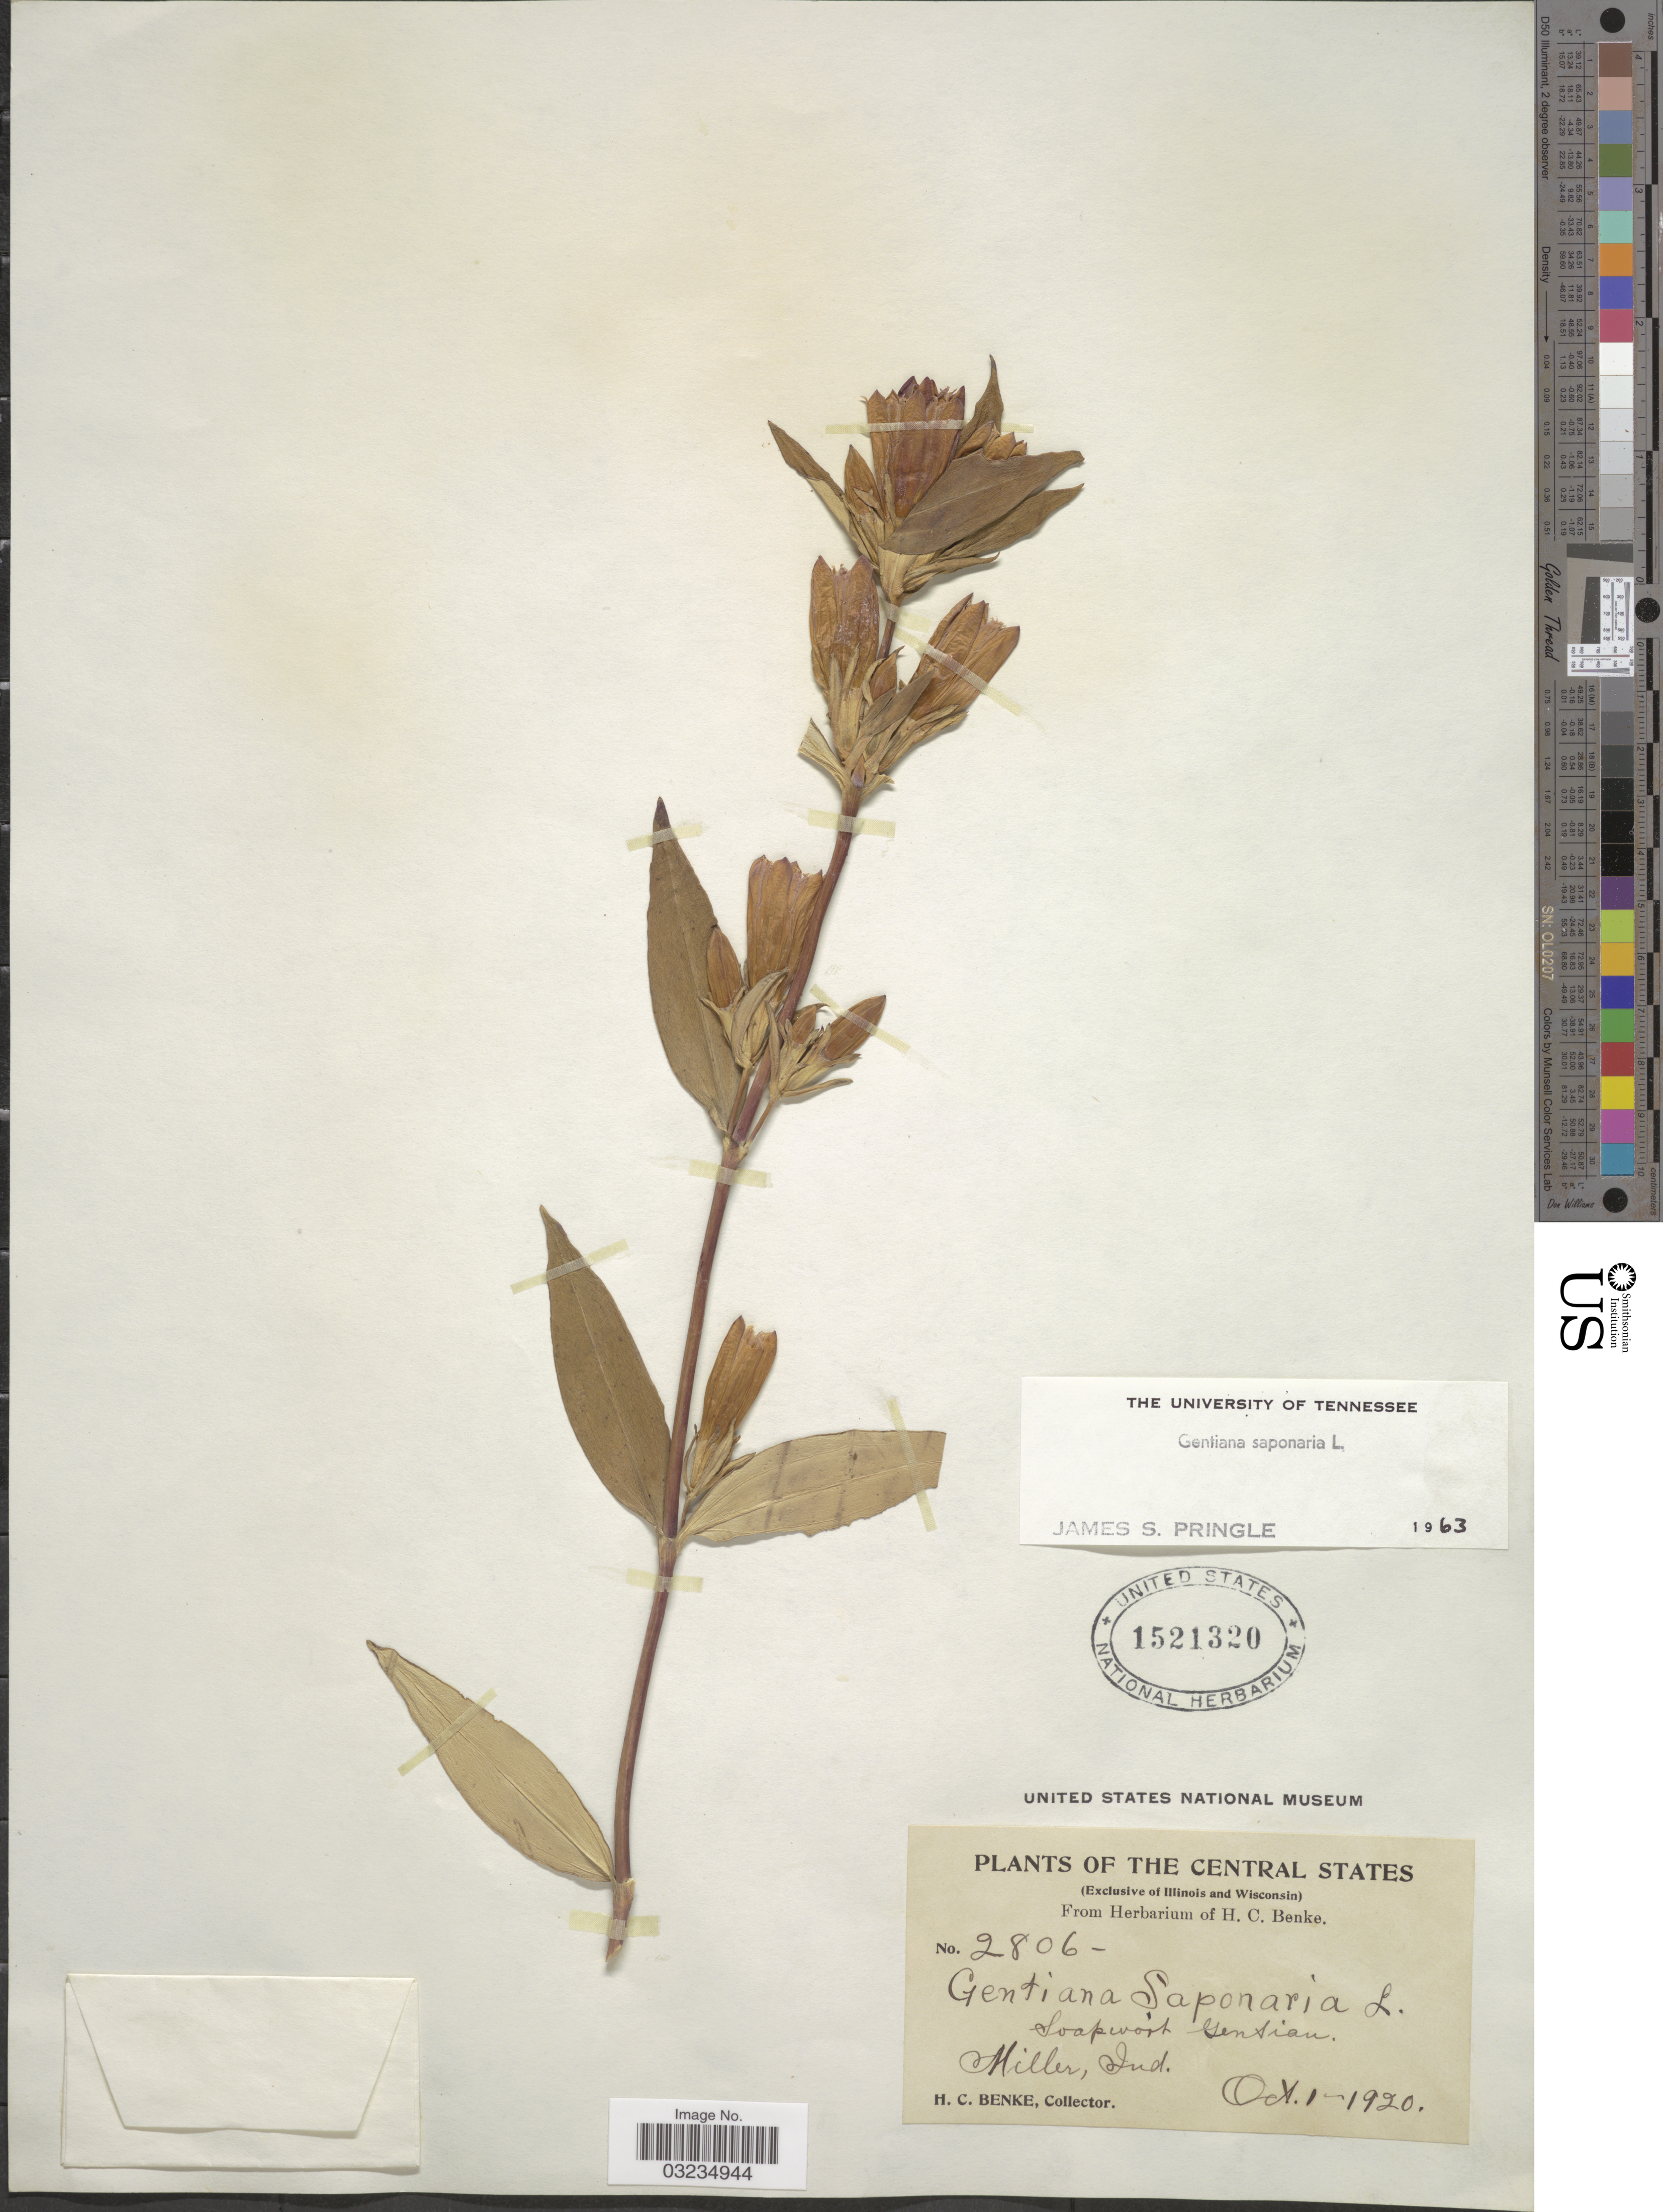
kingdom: Plantae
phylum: Tracheophyta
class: Magnoliopsida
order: Gentianales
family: Gentianaceae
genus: Gentiana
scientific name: Gentiana saponaria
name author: L.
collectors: H. Benke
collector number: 2806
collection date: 1920-10-01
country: United States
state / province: Indiana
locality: Central States. Miller.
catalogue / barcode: US 1521320